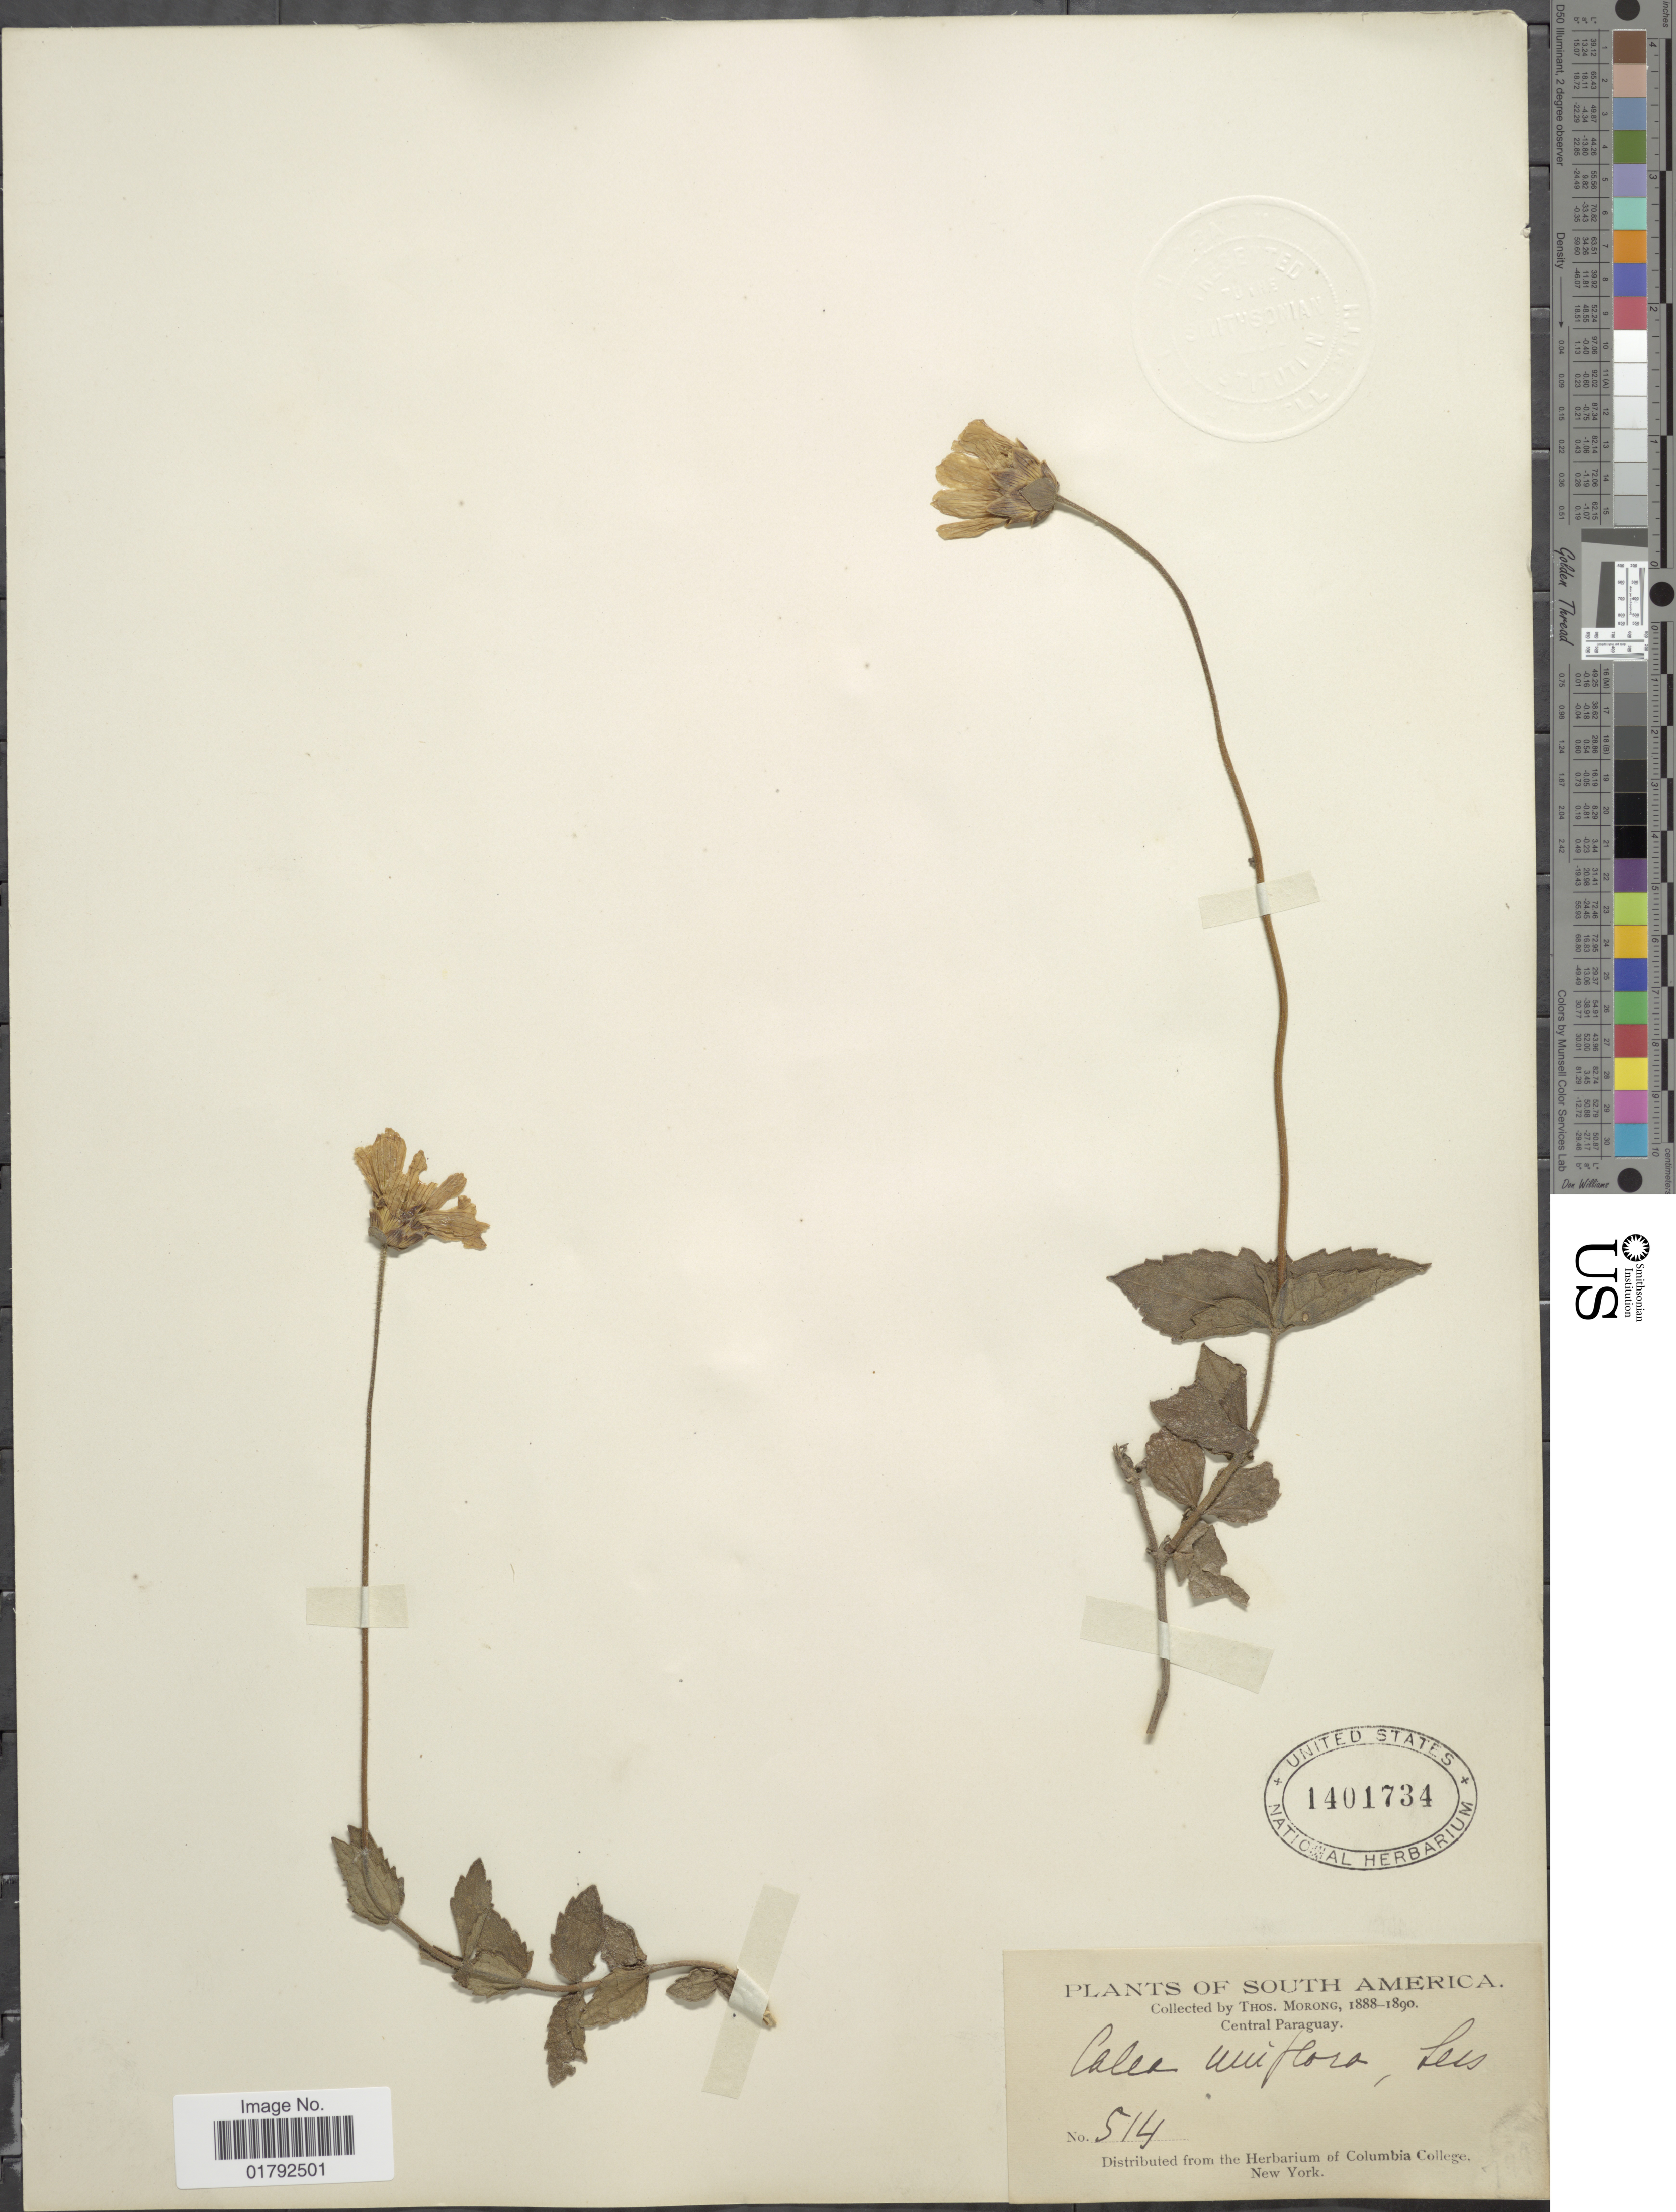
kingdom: Plantae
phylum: Tracheophyta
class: Magnoliopsida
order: Asterales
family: Asteraceae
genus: Calea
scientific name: Calea uniflora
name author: Less.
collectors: ex herb. T. Morong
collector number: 514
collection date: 1888/1890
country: Paraguay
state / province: Central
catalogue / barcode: US 1401734